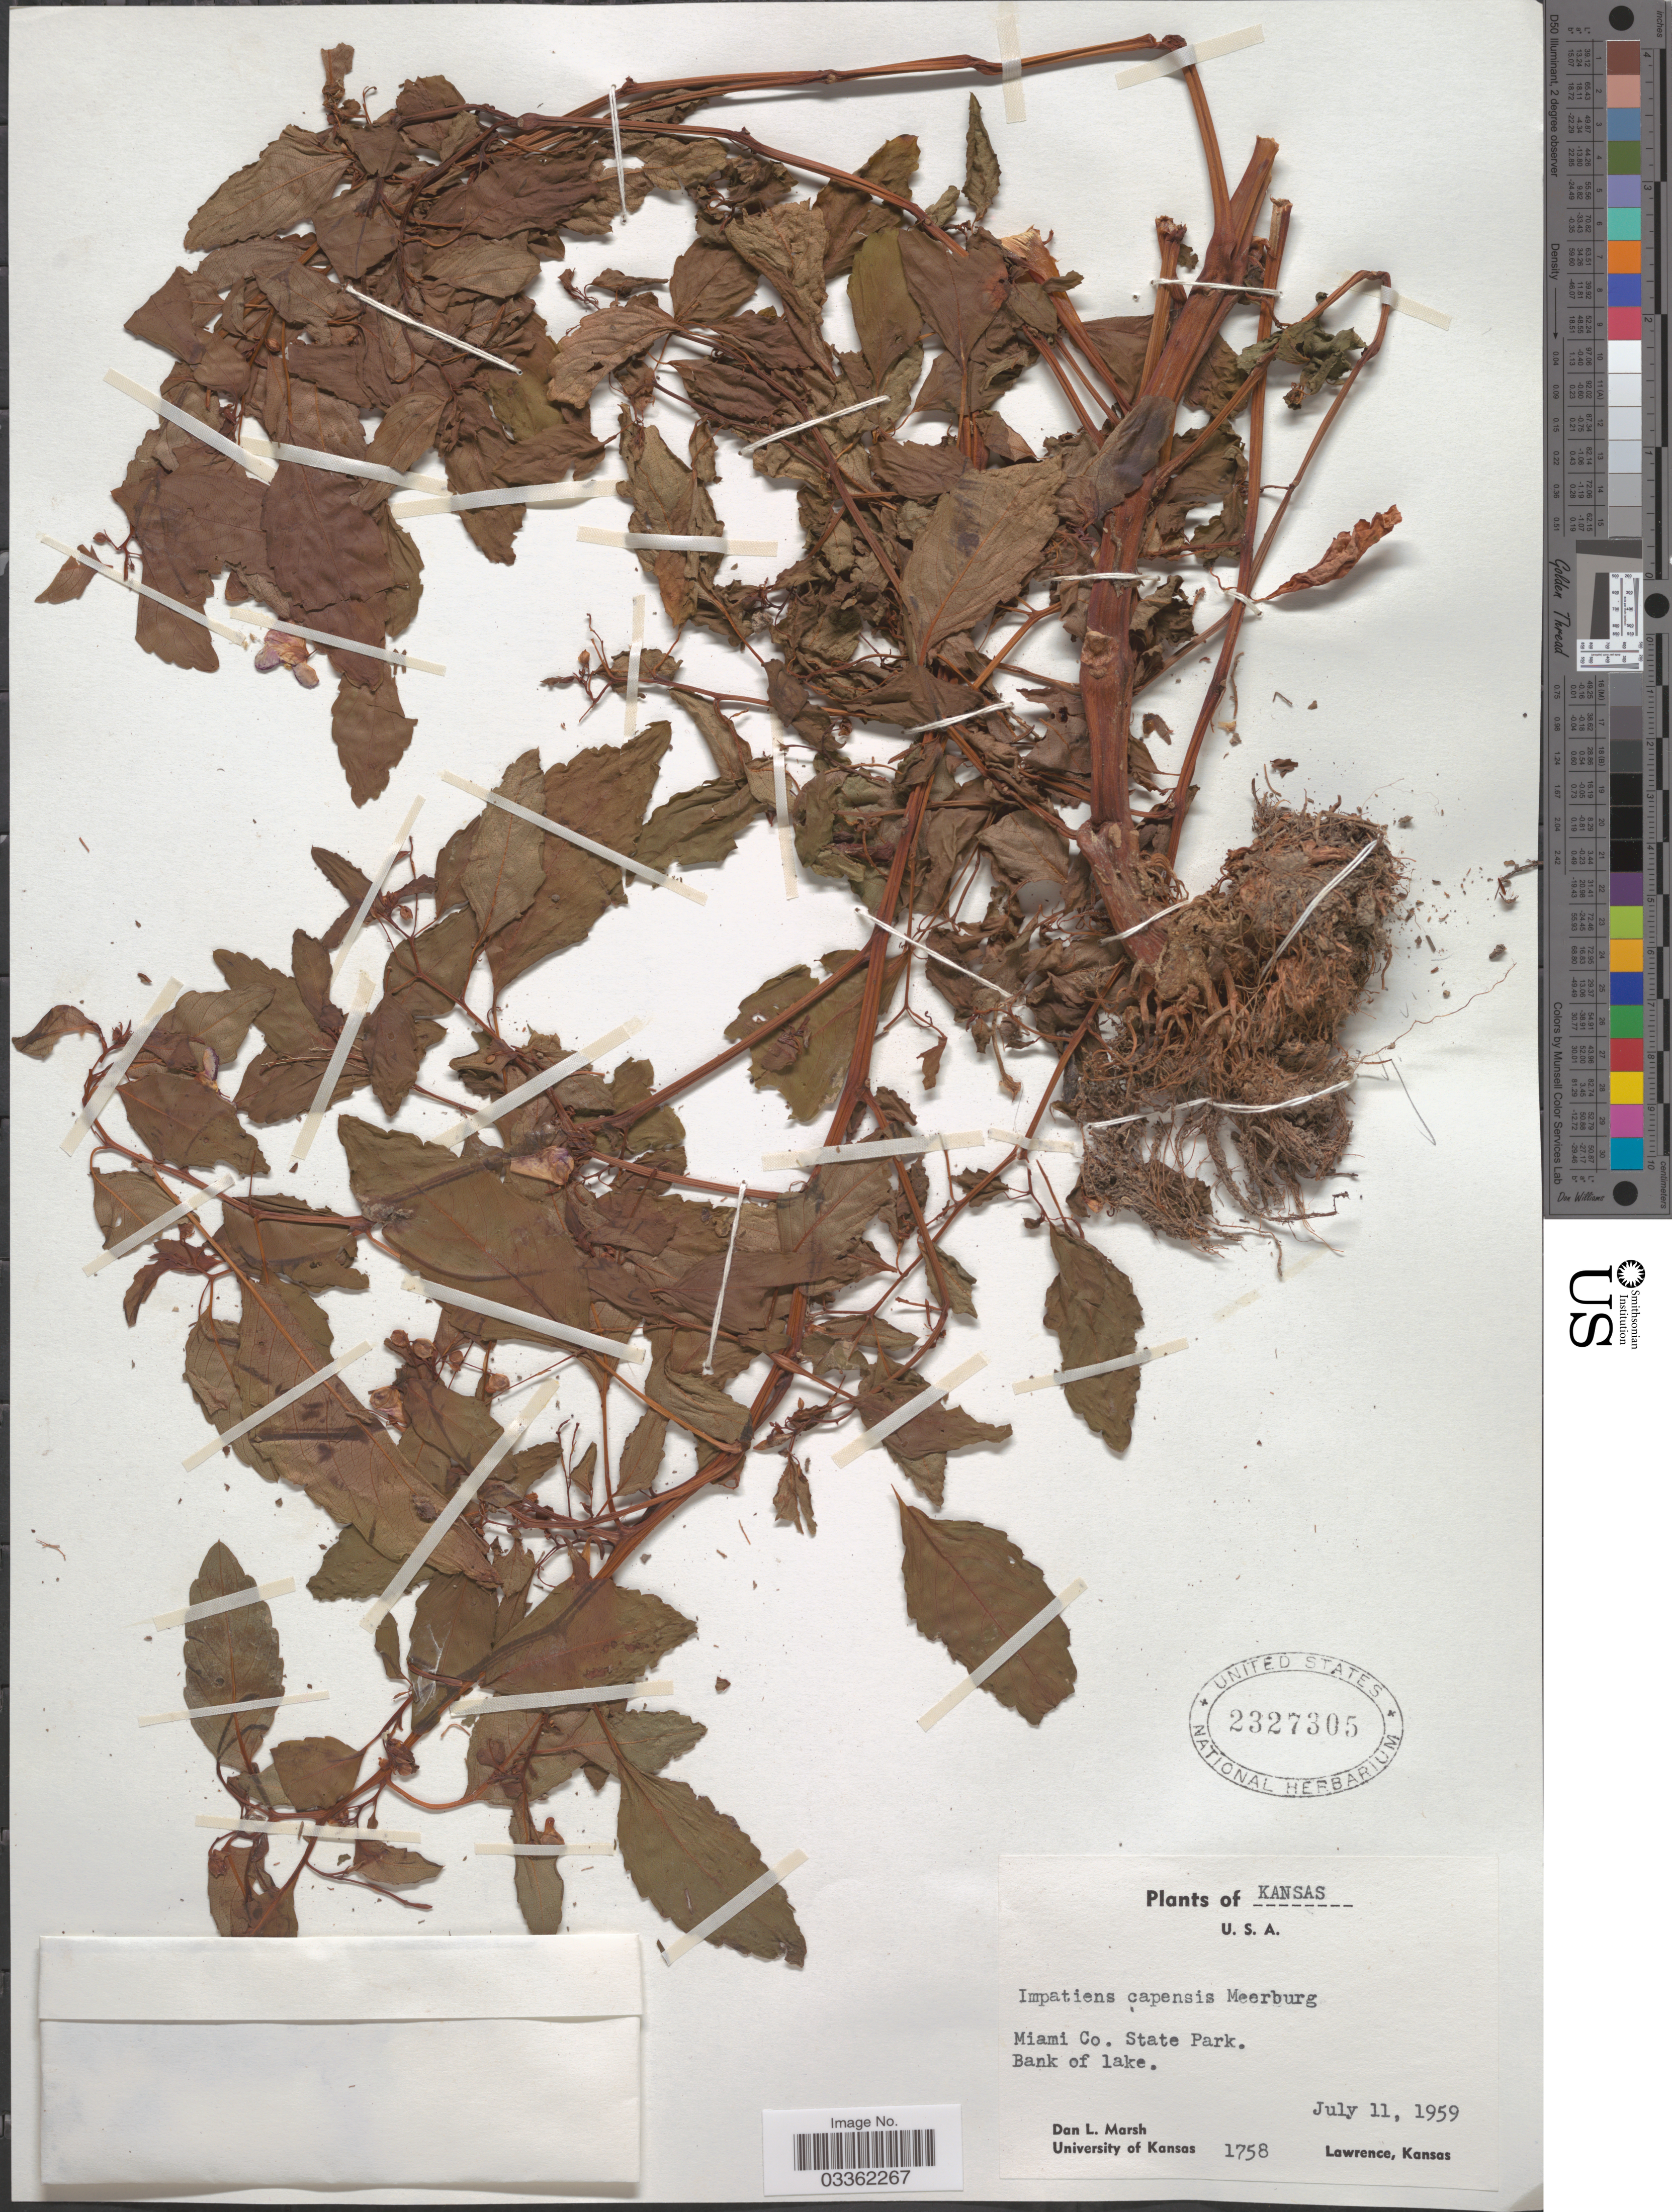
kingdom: Plantae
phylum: Tracheophyta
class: Magnoliopsida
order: Ericales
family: Balsaminaceae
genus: Impatiens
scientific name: Impatiens capensis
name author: Meerb.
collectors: D. L. Marsh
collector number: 1758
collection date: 1959-07-11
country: United States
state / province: Kansas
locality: Miami Co. State Park. Bank of lake.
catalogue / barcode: US 2327305